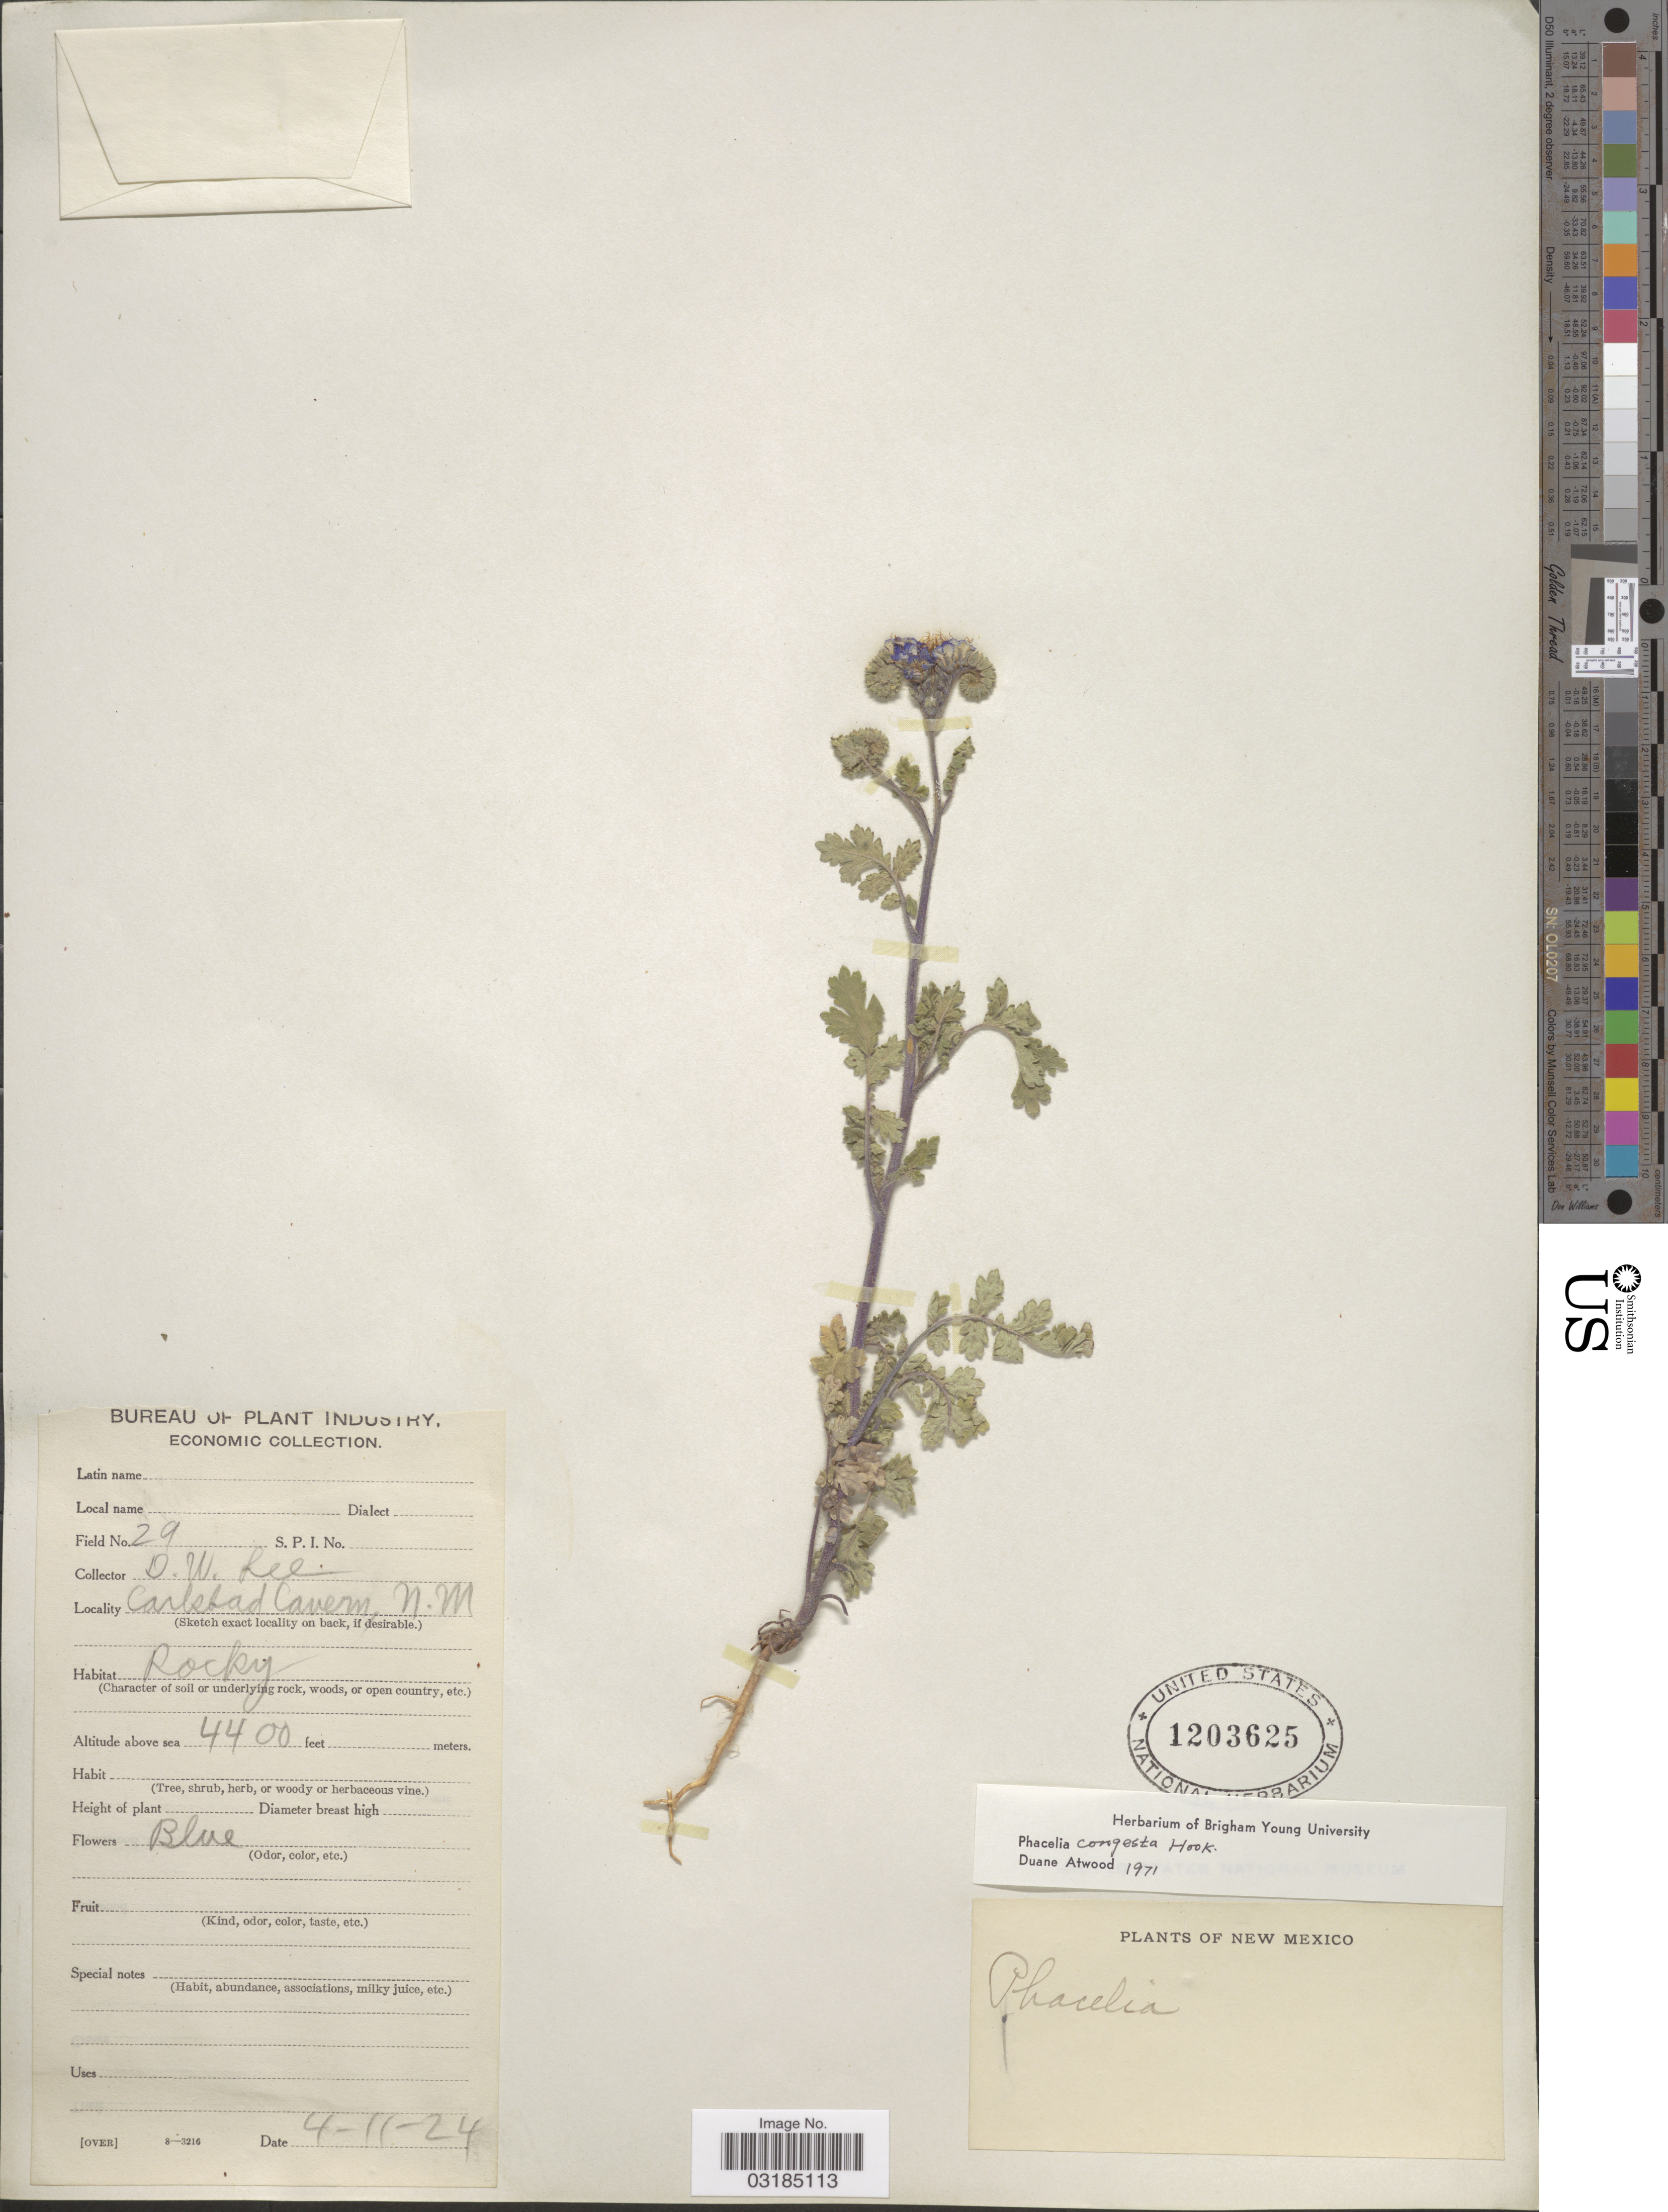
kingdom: Plantae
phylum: Tracheophyta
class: Magnoliopsida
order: Boraginales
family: Hydrophyllaceae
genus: Phacelia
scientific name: Phacelia congesta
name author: Hook.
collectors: D. Lee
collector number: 29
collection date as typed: Transcribed d/m/y: 11/4/24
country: United States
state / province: New Mexico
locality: Carlsbad Cavern.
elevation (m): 1341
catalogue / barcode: US 1203625